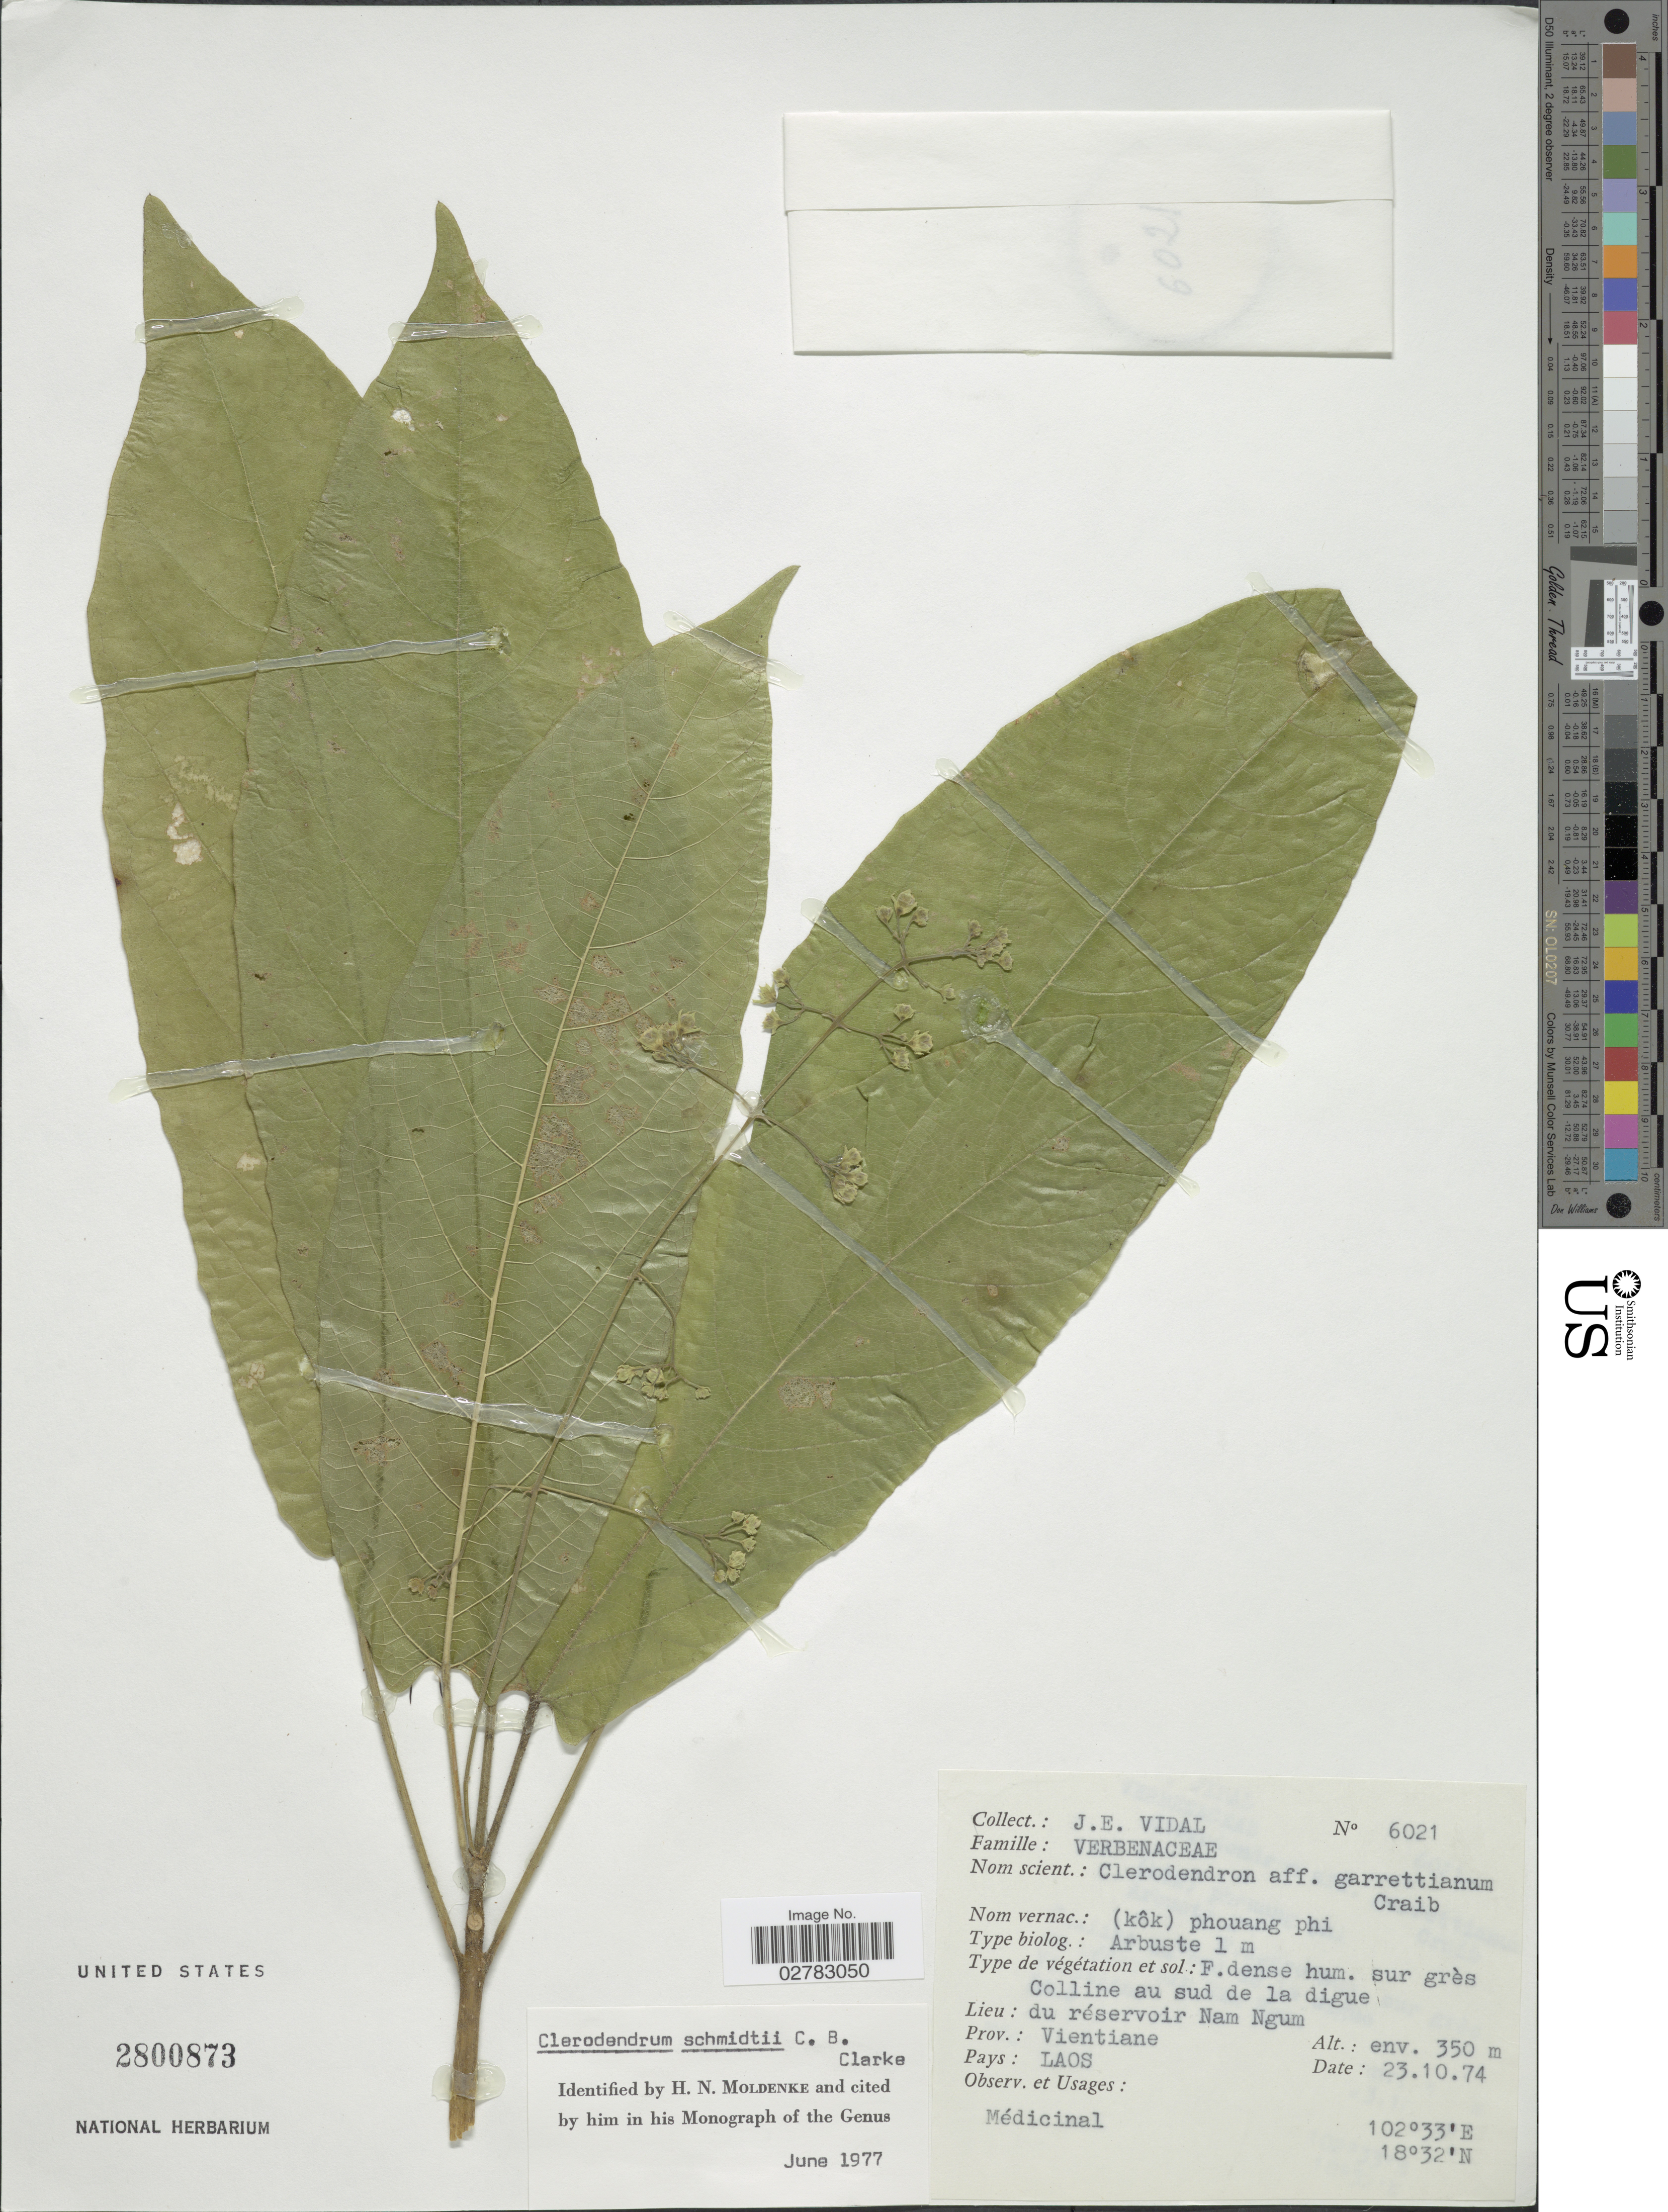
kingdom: Plantae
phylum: Tracheophyta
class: Magnoliopsida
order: Lamiales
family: Lamiaceae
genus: Clerodendrum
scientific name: Clerodendrum schmidtii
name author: C.B. Clarke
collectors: J. E. Vidal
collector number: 6021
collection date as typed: Transcribed d/m/y: 23/10/74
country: Laos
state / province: Viangchan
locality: Du réservoir Nam Ngum. Prov.: Vientiane.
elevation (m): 350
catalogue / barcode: US 2800873